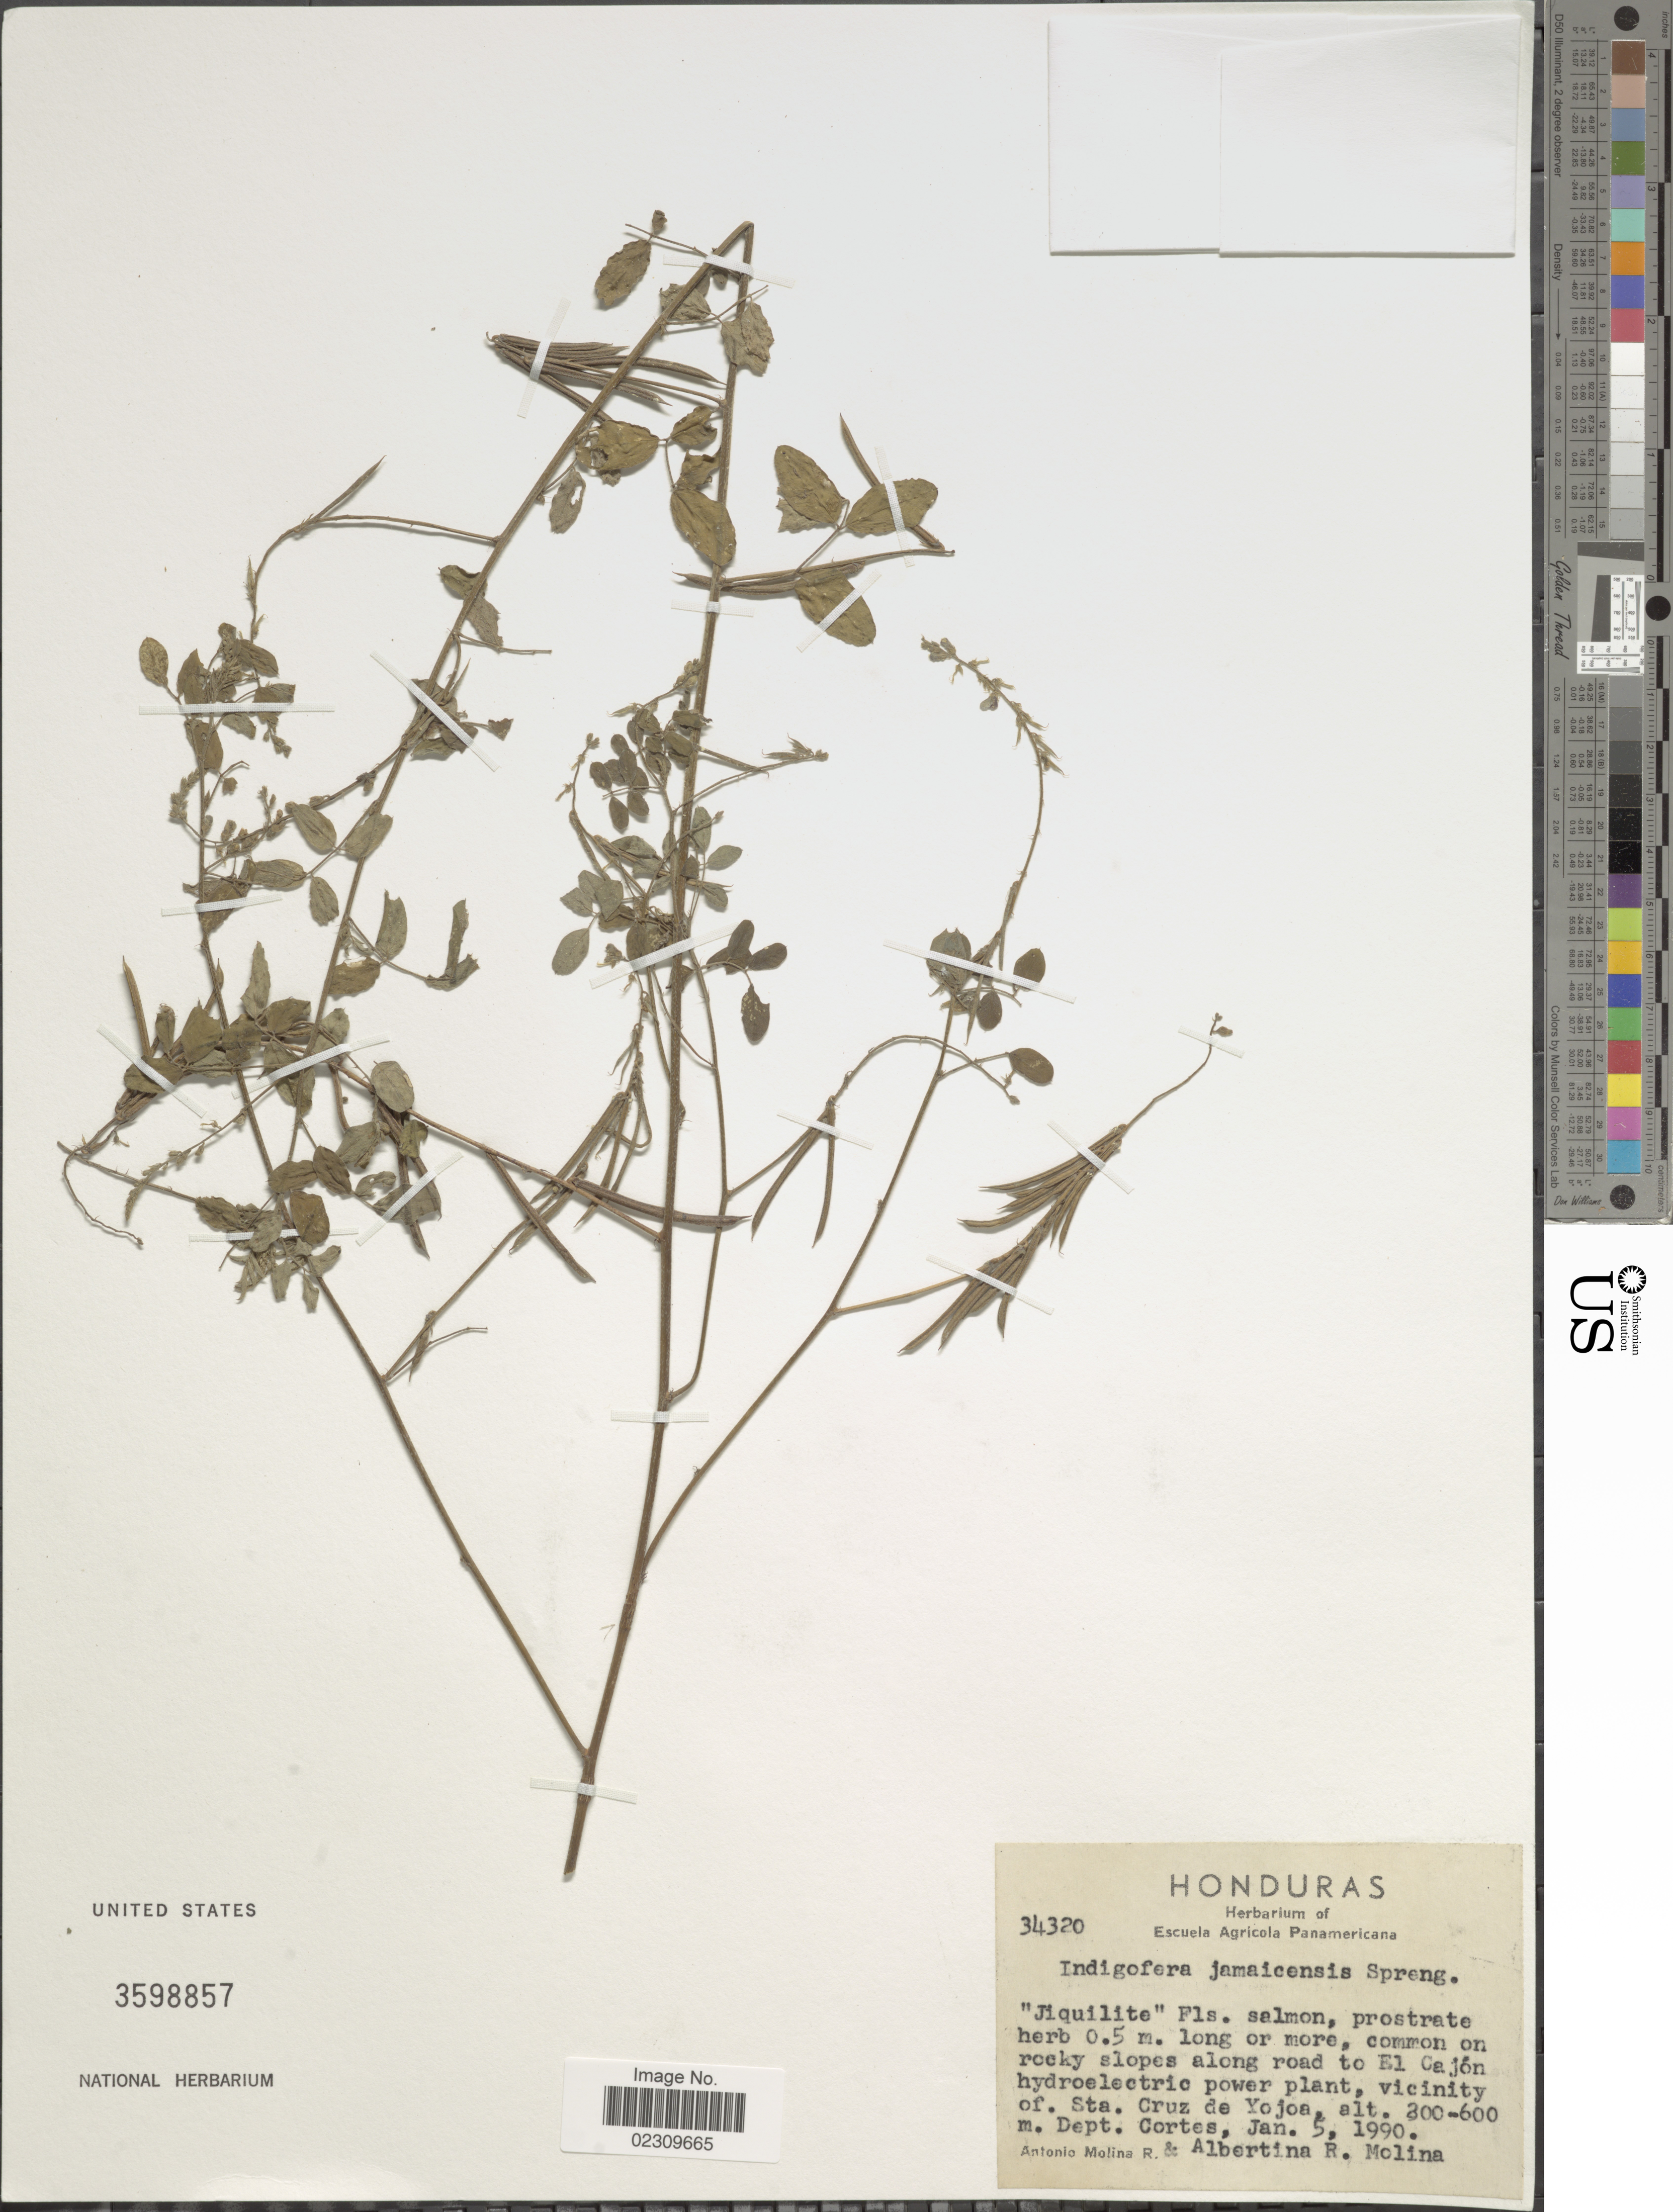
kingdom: Plantae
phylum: Tracheophyta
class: Magnoliopsida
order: Fabales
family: Fabaceae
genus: Indigofera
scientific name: Indigofera jamaicensis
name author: Spreng.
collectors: A. Molina R. & A. R. Molina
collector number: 34320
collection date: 1990-01-05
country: Honduras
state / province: Cortés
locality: Common on rocky slopes along road to El Cajón hydroelectric power plant, vicinity of Sta. Cruz de Yojoa, Dept. Cortes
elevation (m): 200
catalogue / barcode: US 3598857